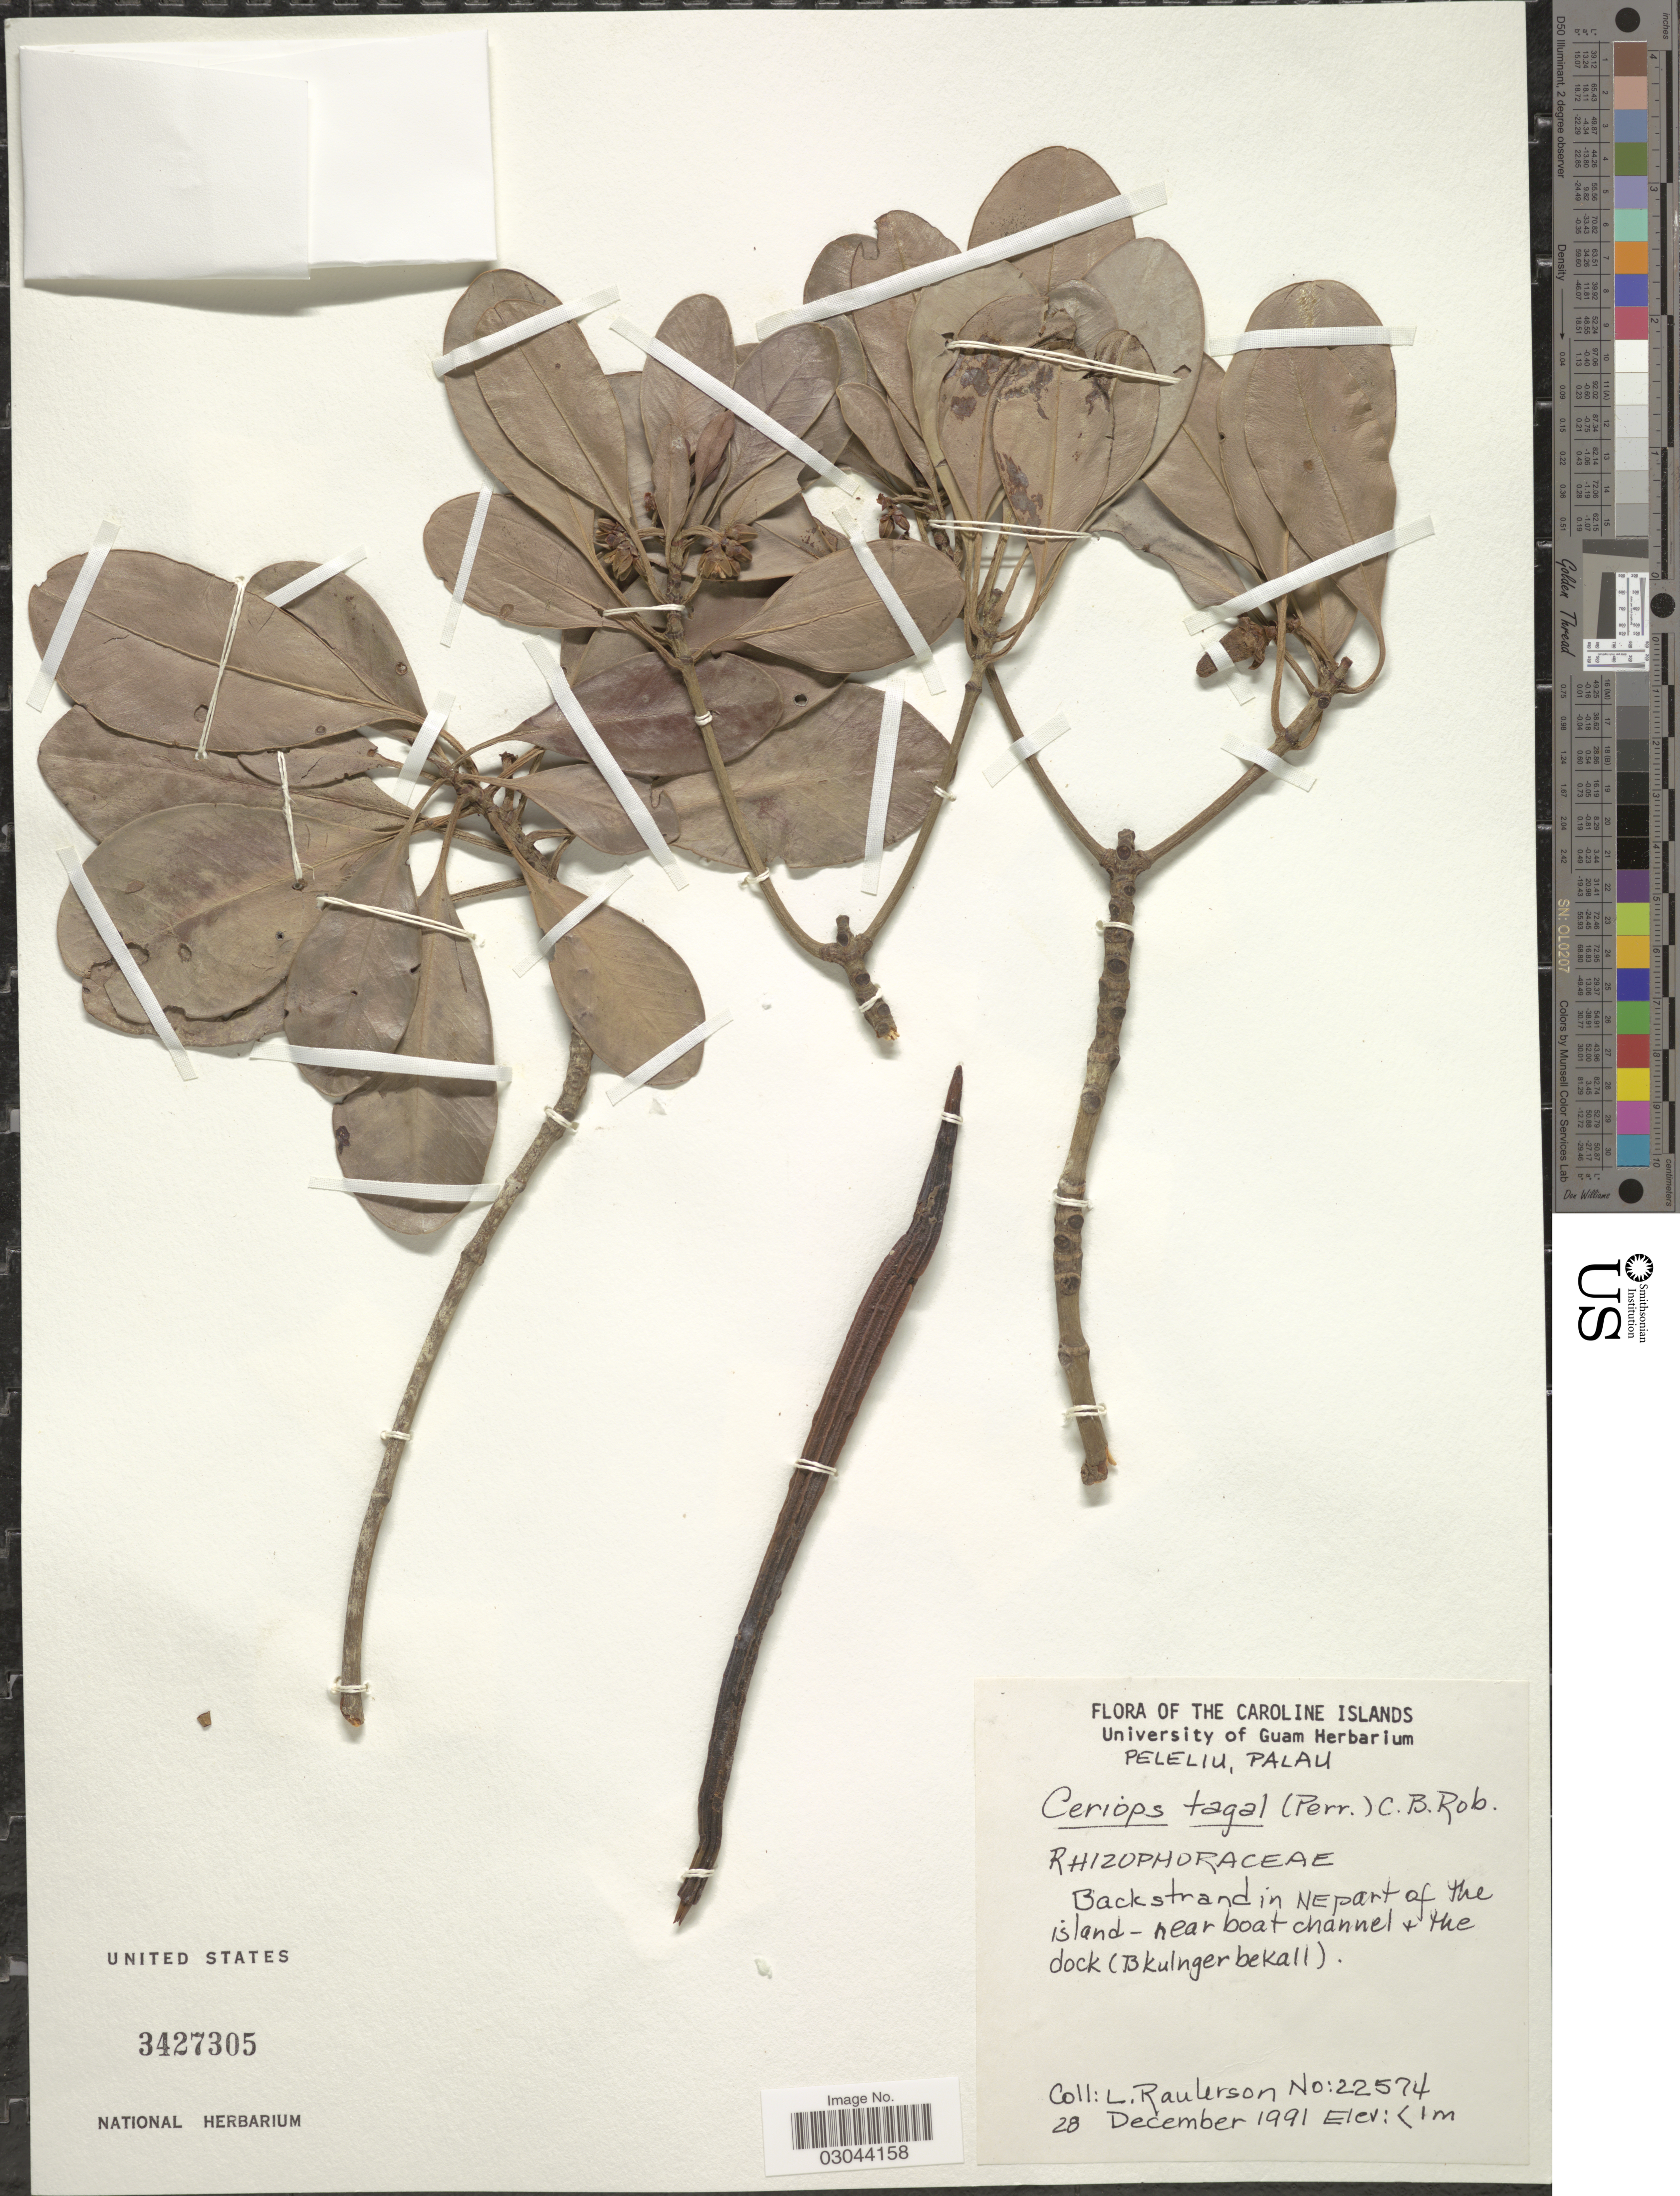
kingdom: Plantae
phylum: Tracheophyta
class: Magnoliopsida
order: Malpighiales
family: Rhizophoraceae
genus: Ceriops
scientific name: Ceriops tagal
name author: (Perr.) C.B. Rob.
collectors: L. Raulerson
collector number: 22574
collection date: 1991-12-28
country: Palau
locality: The Caroline Islands. Peleliu, Palau. Backstrand in NE part of the island - near boat channel & the dock (Bkulnger bekall).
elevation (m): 0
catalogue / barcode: US 3427305